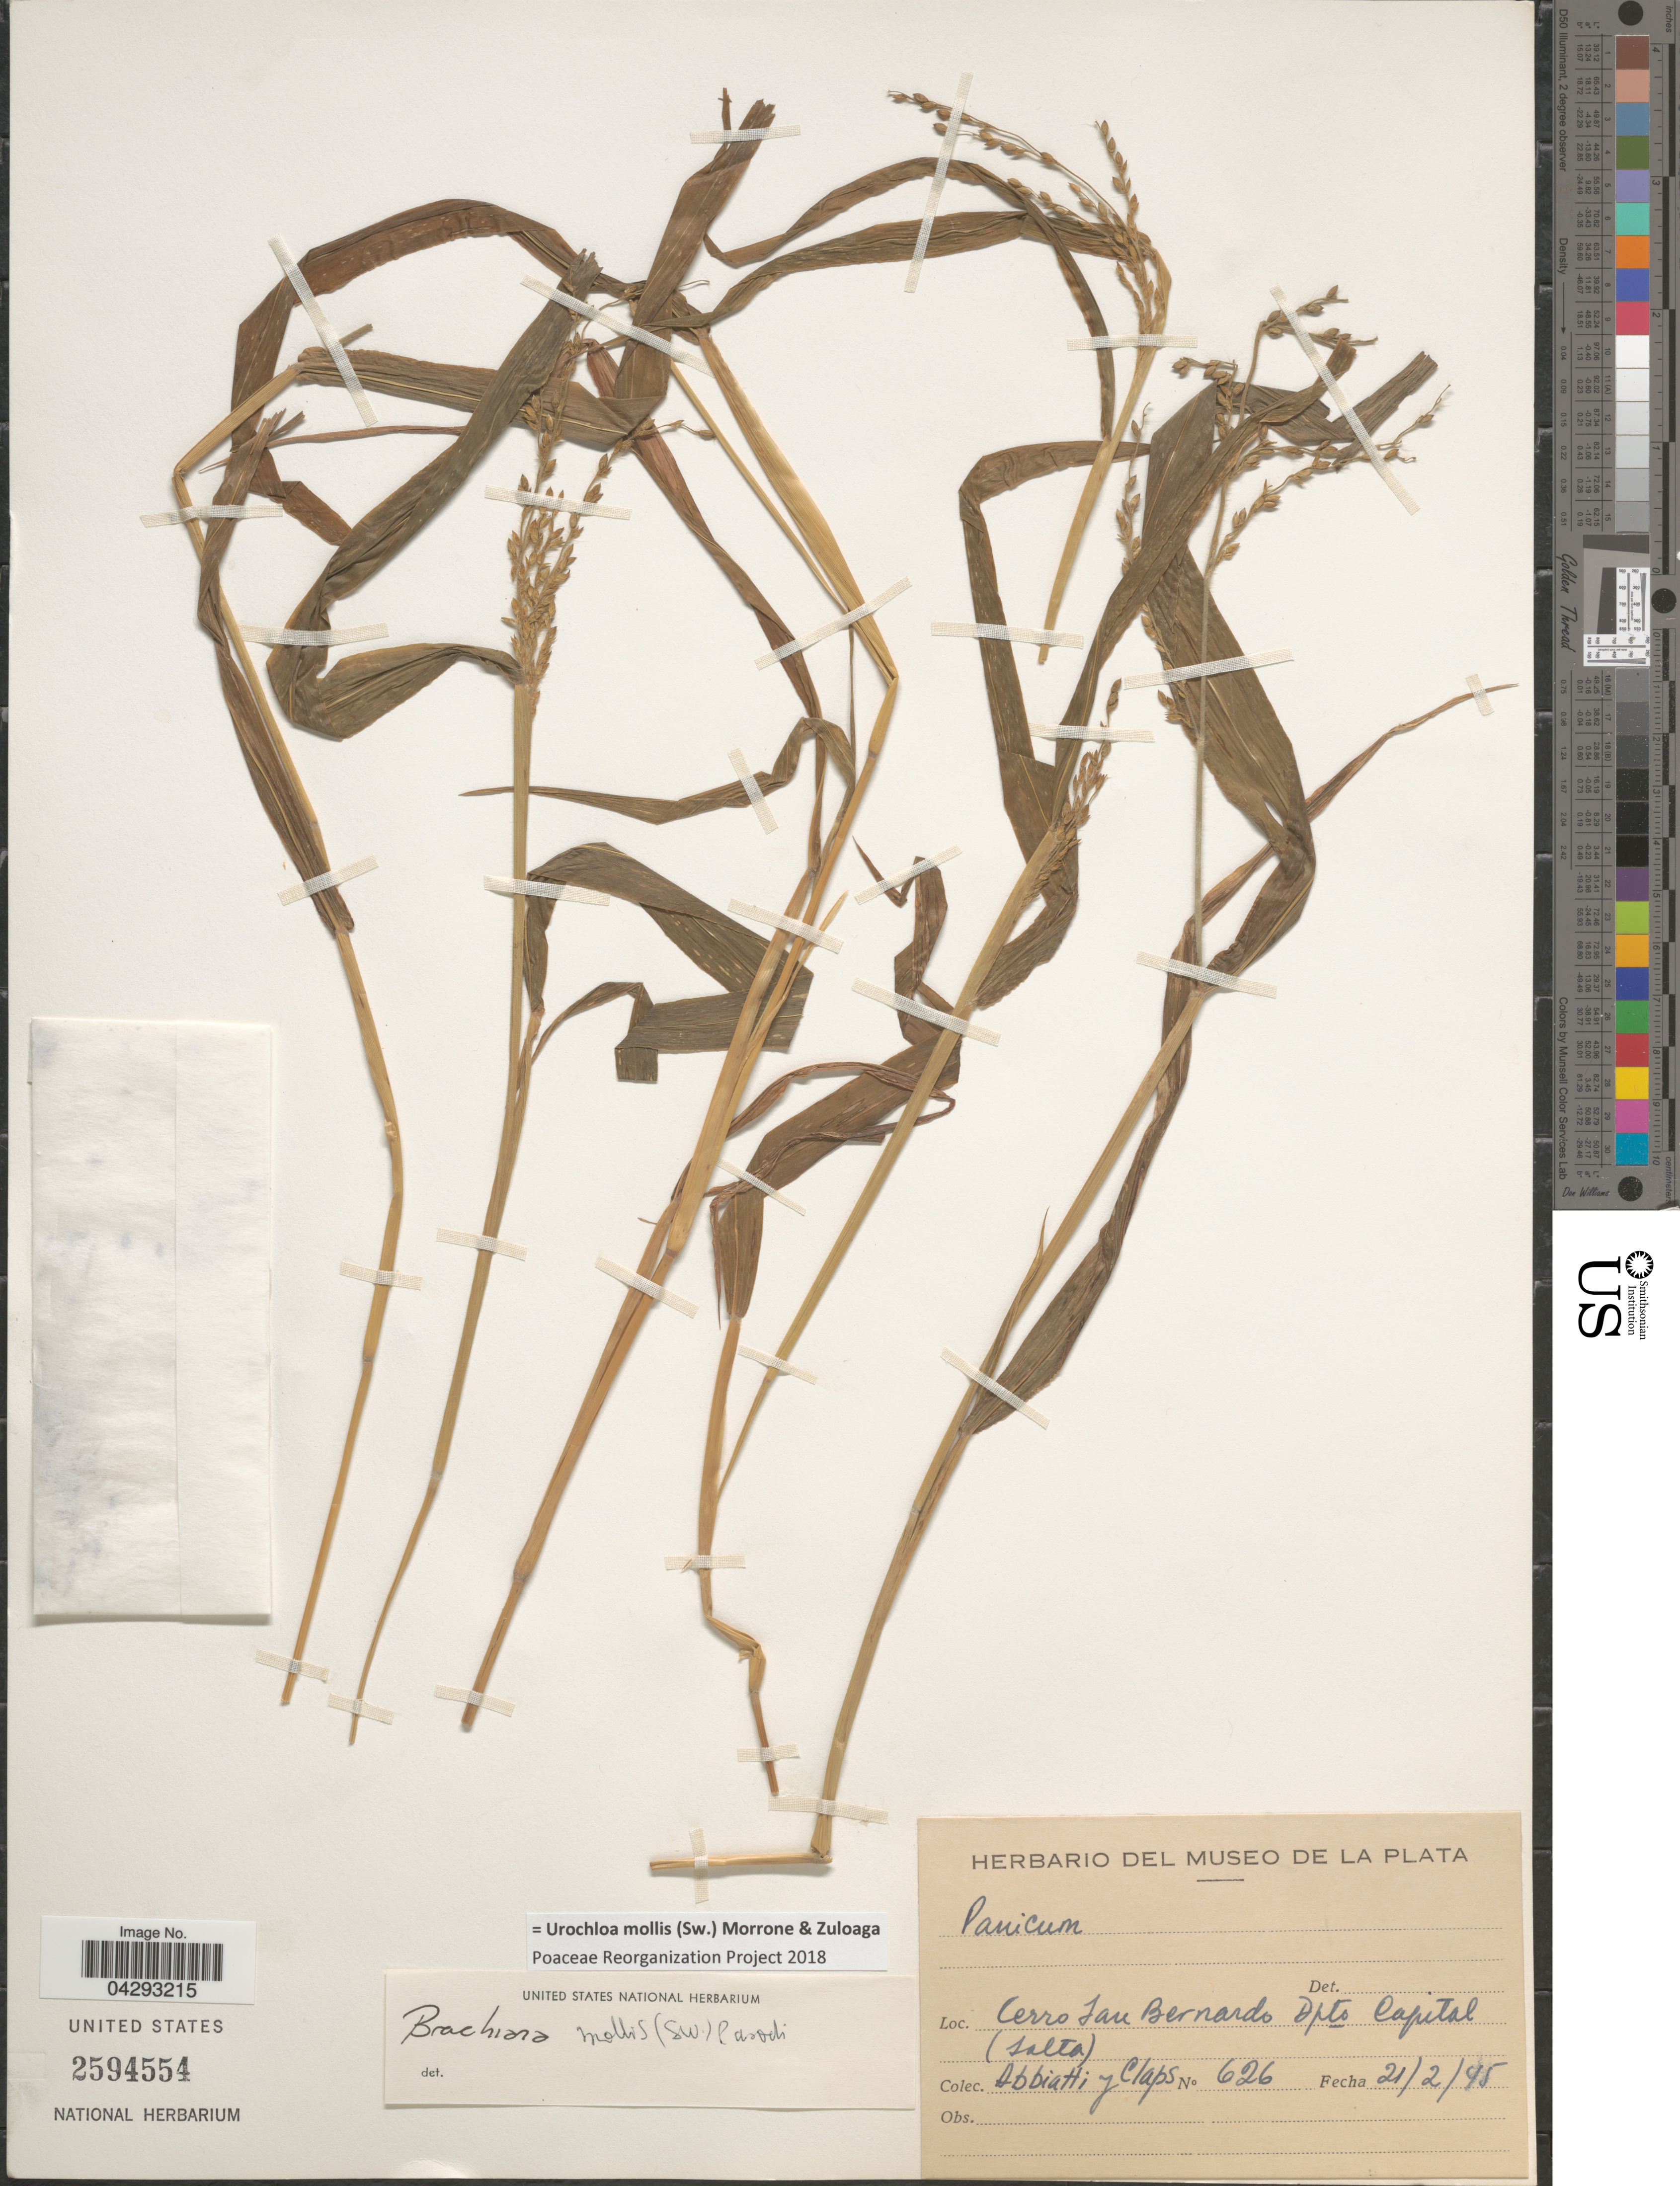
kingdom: Plantae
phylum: Tracheophyta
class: Liliopsida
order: Poales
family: Poaceae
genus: Urochloa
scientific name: Urochloa mollis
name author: (Sw.) Morrone & Zuloaga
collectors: D. Abbiatti & L. Claps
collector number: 626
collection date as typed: Transcribed d/m/y: 21/2/45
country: Argentina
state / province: Salta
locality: Cerro San Bernardo. Dpto Capital.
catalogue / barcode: US 2594554